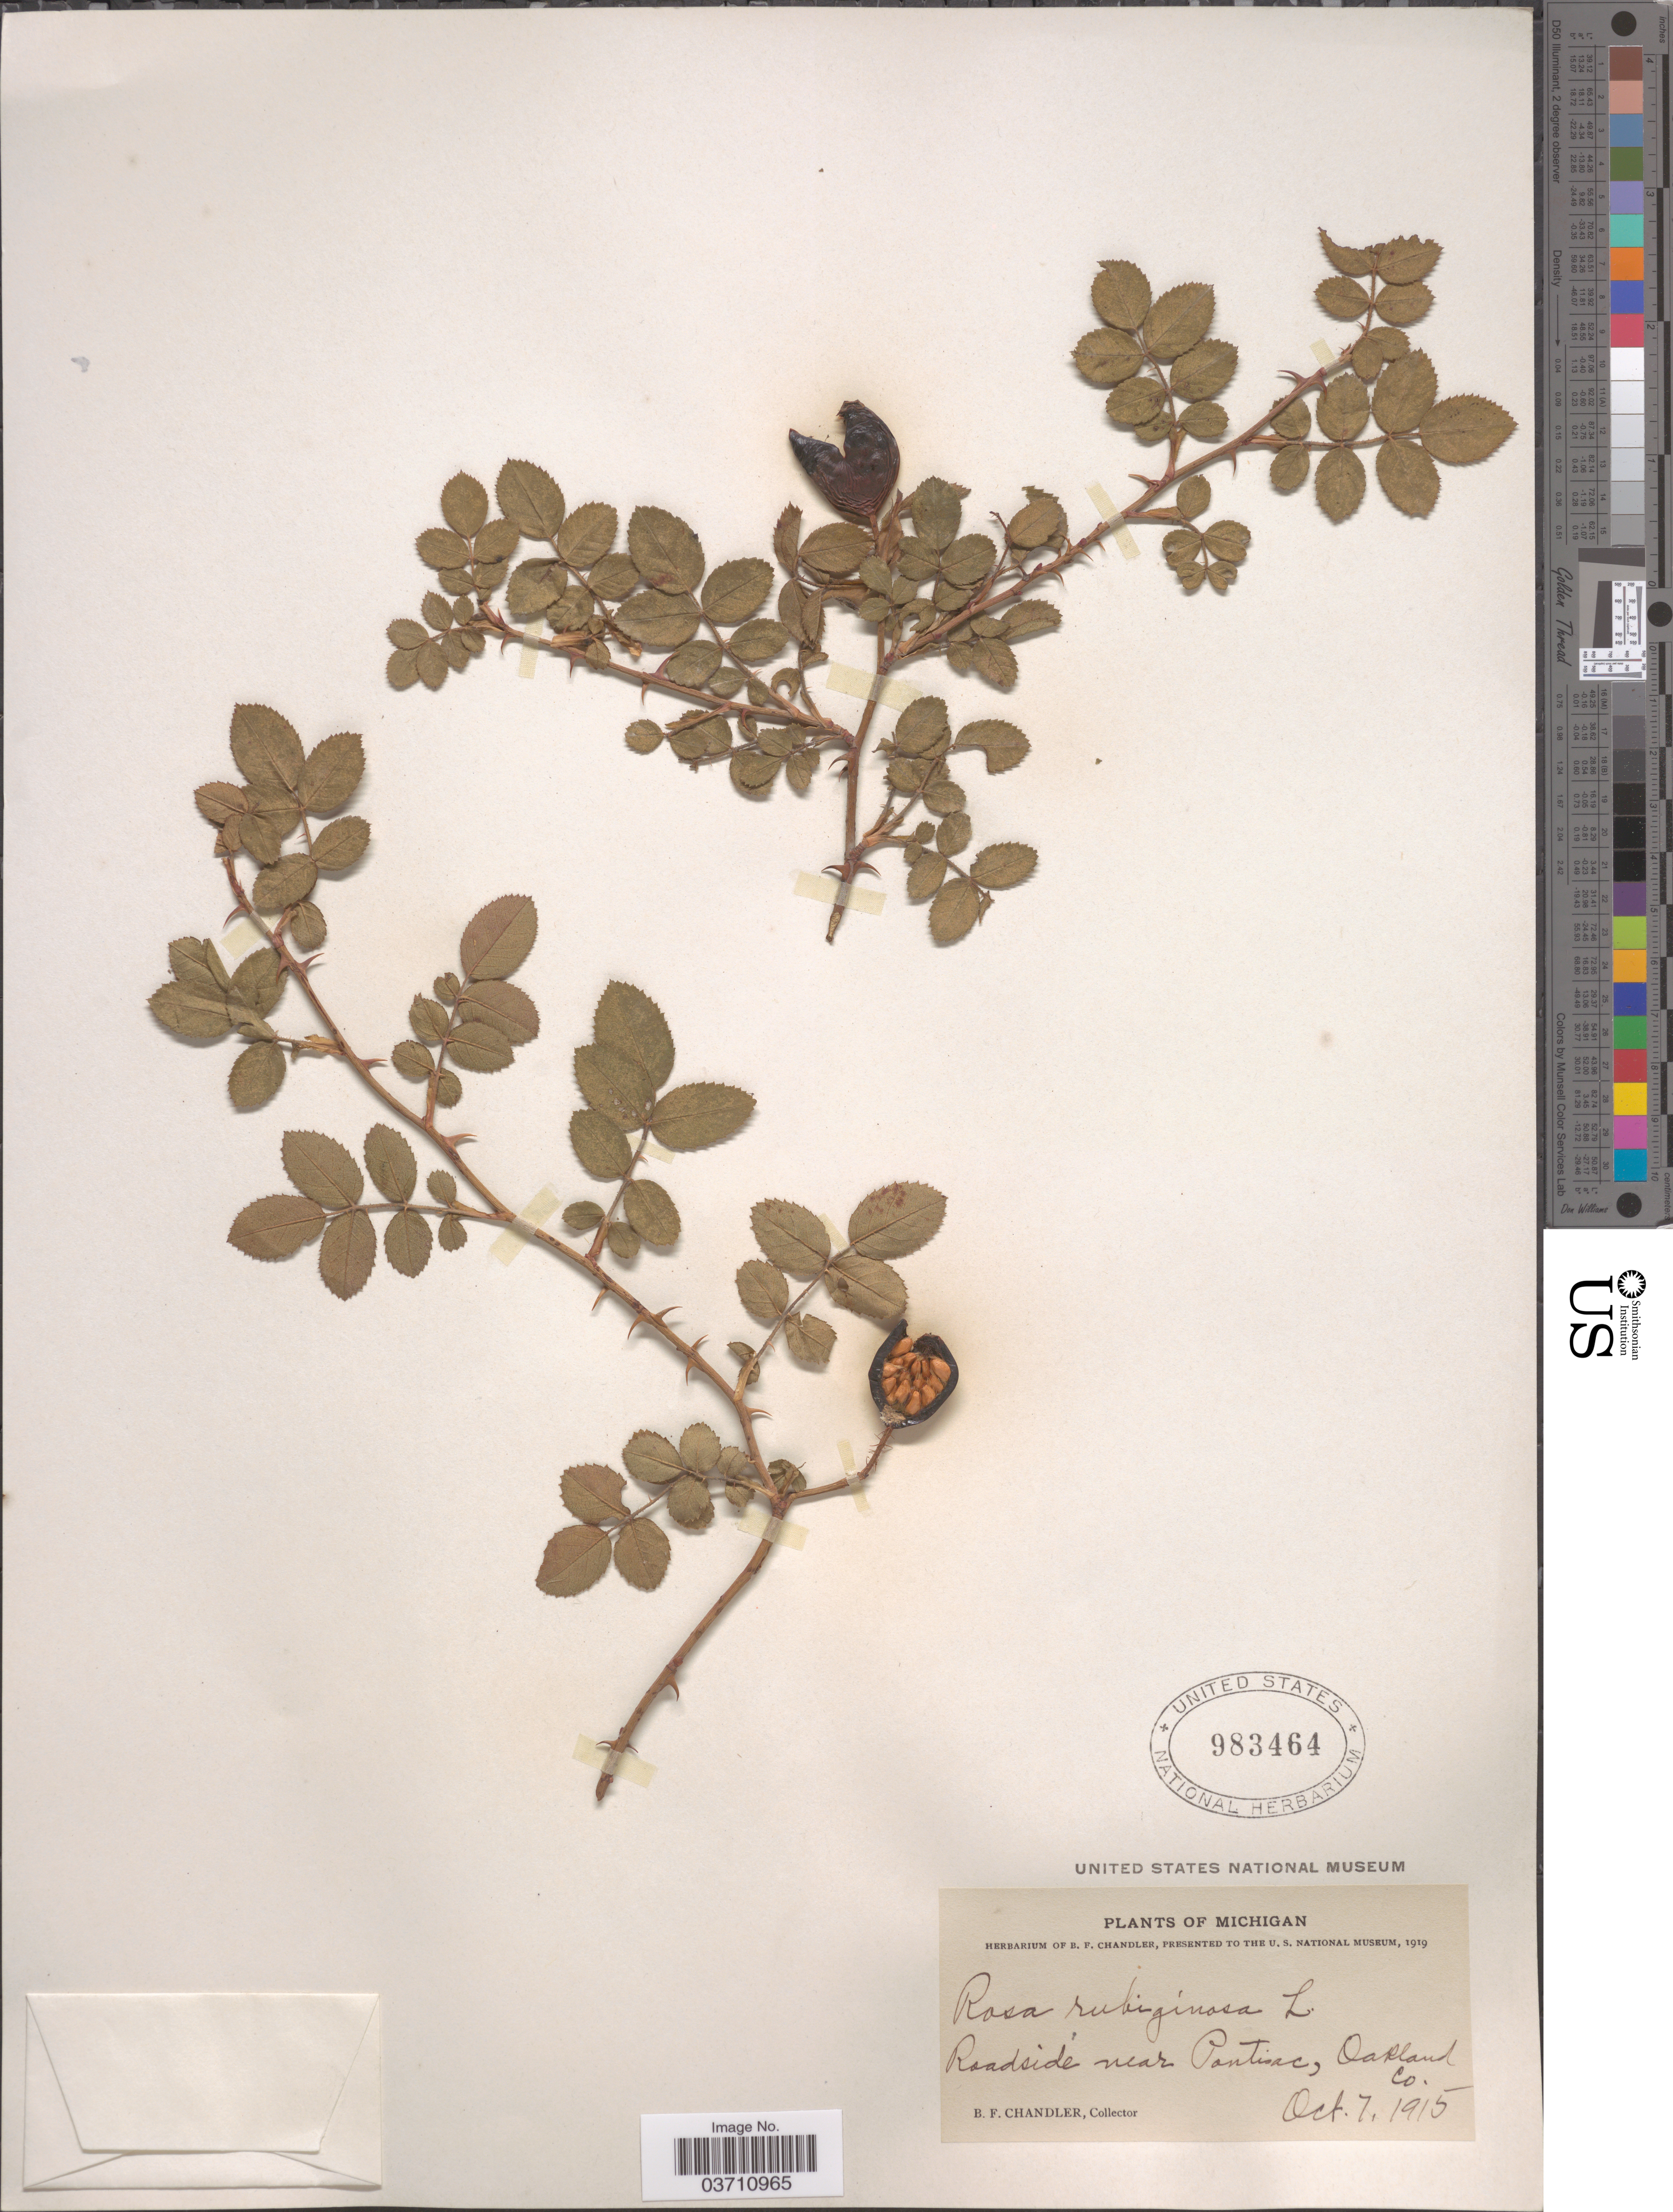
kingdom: Plantae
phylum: Tracheophyta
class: Magnoliopsida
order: Rosales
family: Rosaceae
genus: Rosa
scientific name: Rosa eglanteria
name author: L.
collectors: B. F. Chandler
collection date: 1915-10-07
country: United States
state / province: Michigan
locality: Roadside near Pontiac, Oakland Co.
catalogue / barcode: US 983464